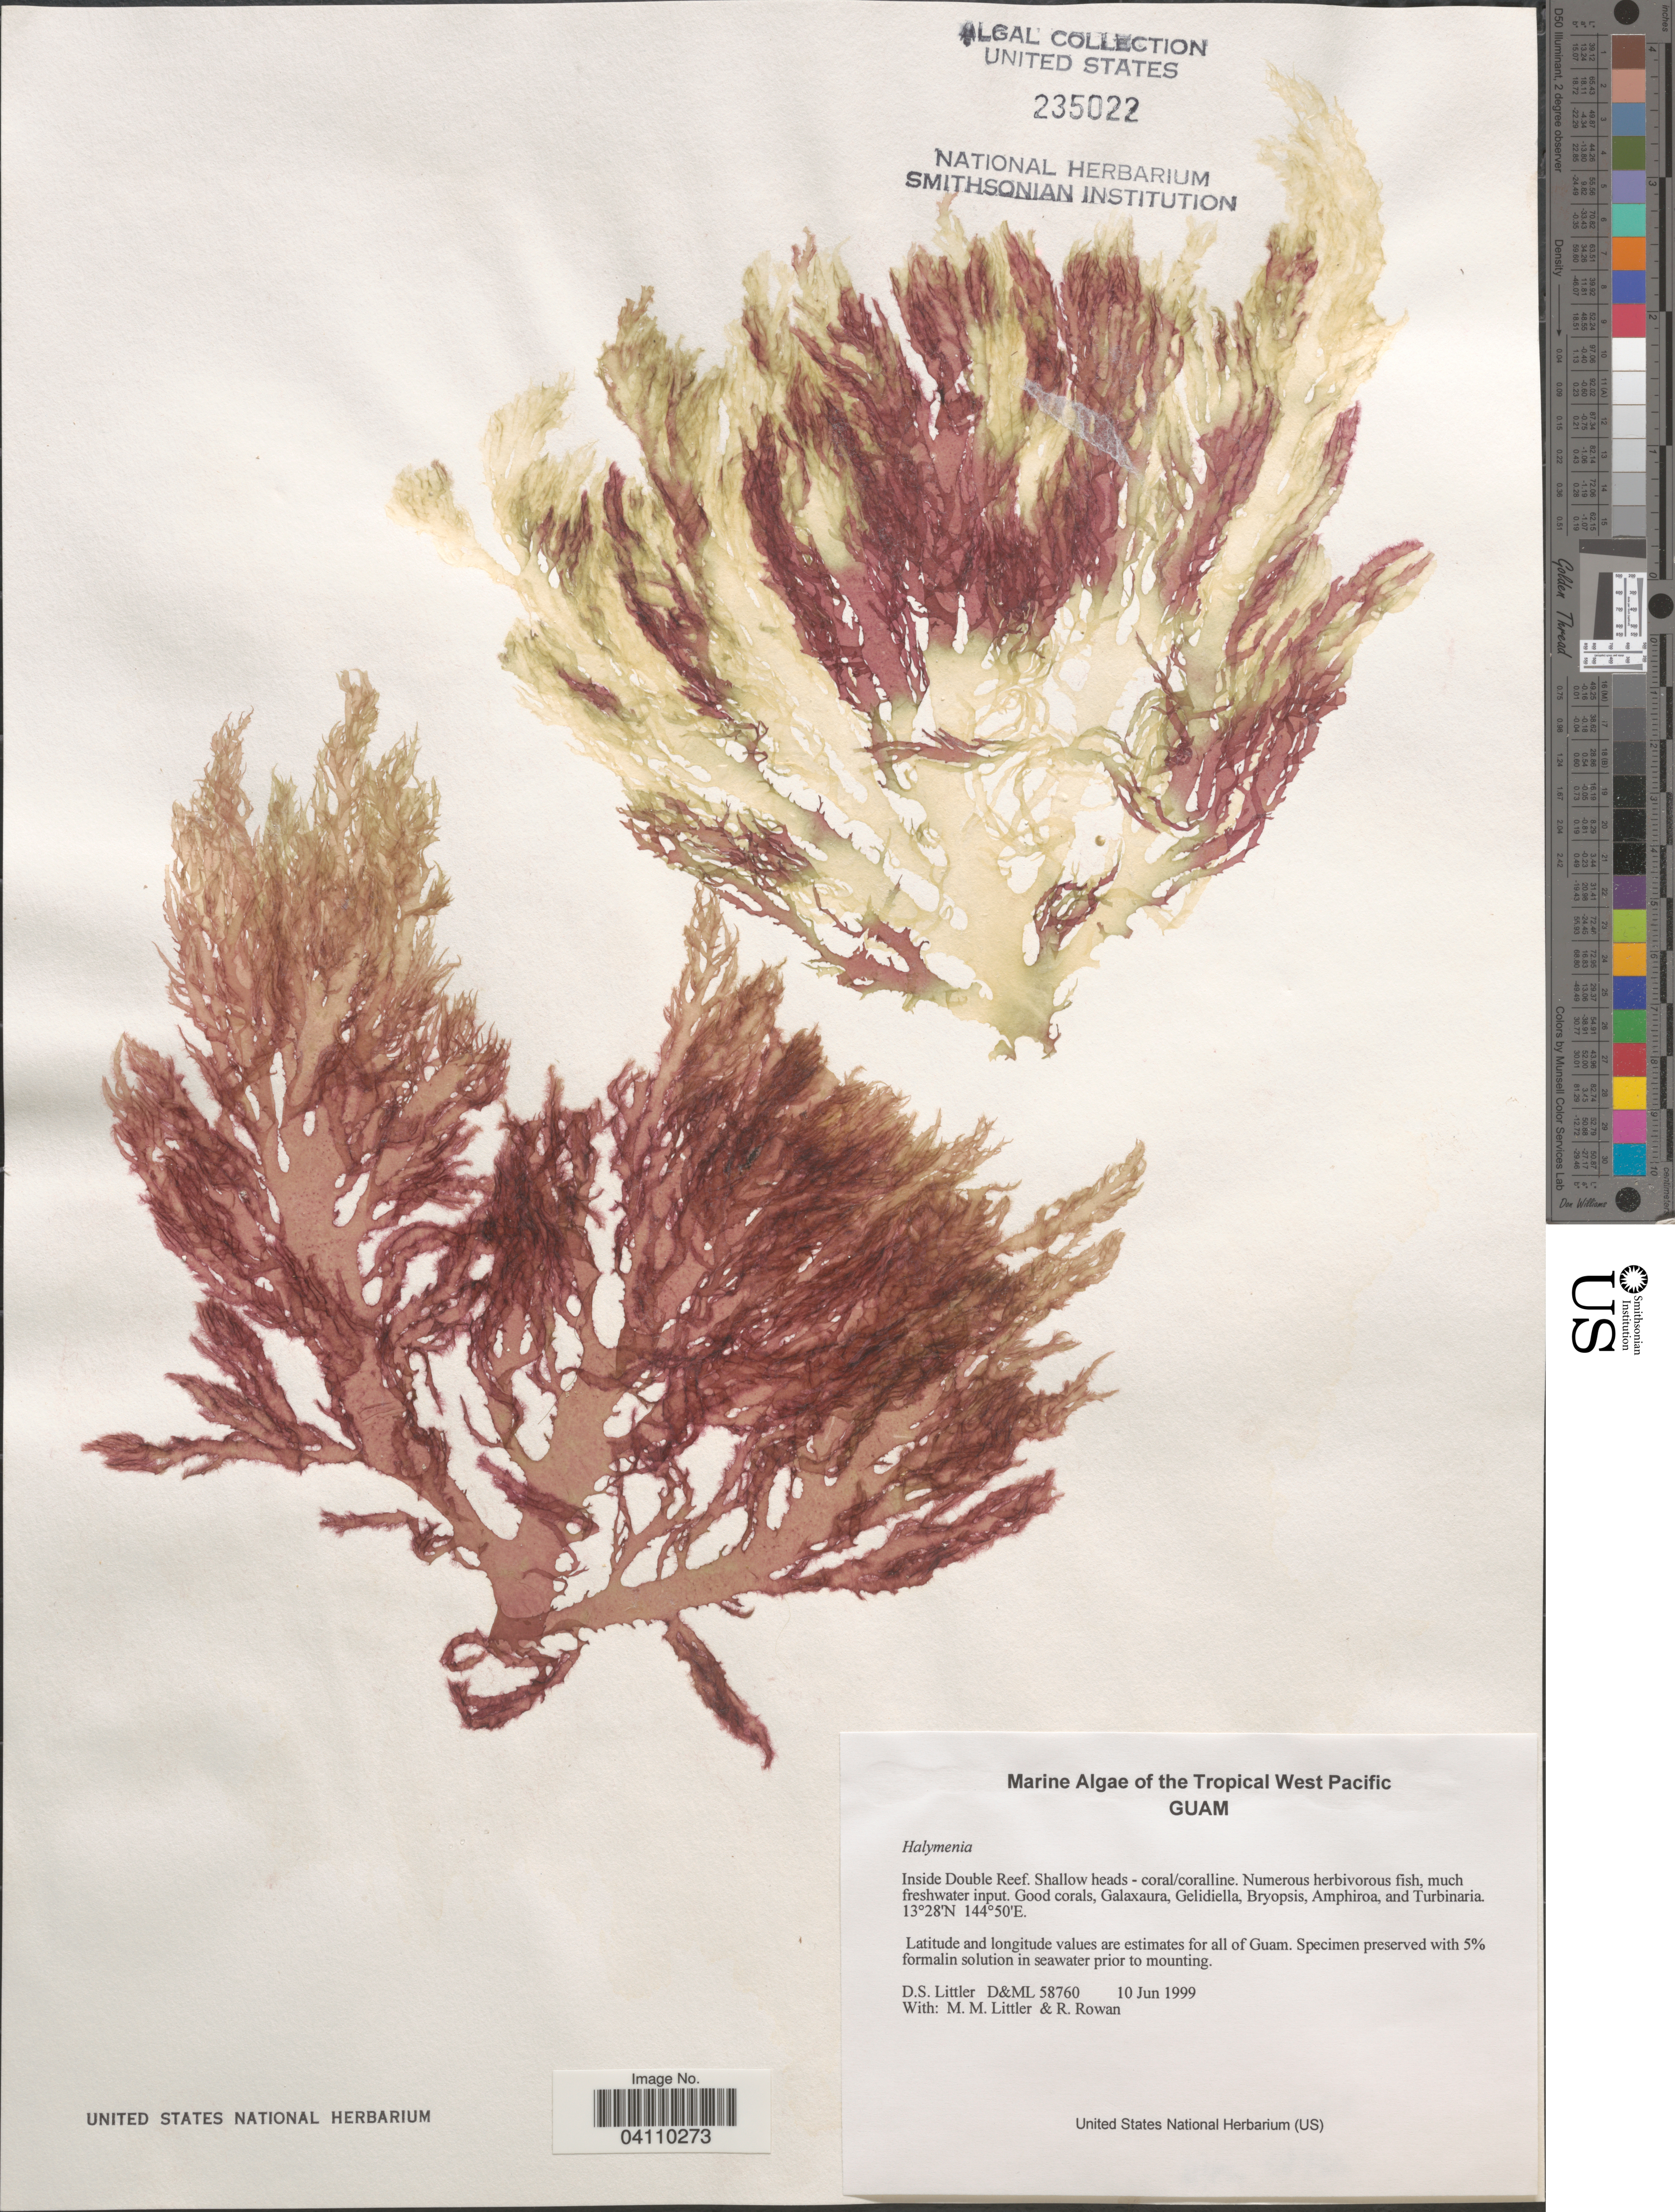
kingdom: Plantae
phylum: Rhodophyta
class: Florideophyceae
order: Halymeniales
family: Halymeniaceae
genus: Halymenia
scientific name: Halymenia sp.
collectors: D. S. Littler & R. Rowan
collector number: D&ML58760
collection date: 1999-06-10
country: Guam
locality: The Tropical West Pacific. Inside Double Reef.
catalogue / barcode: US 235022